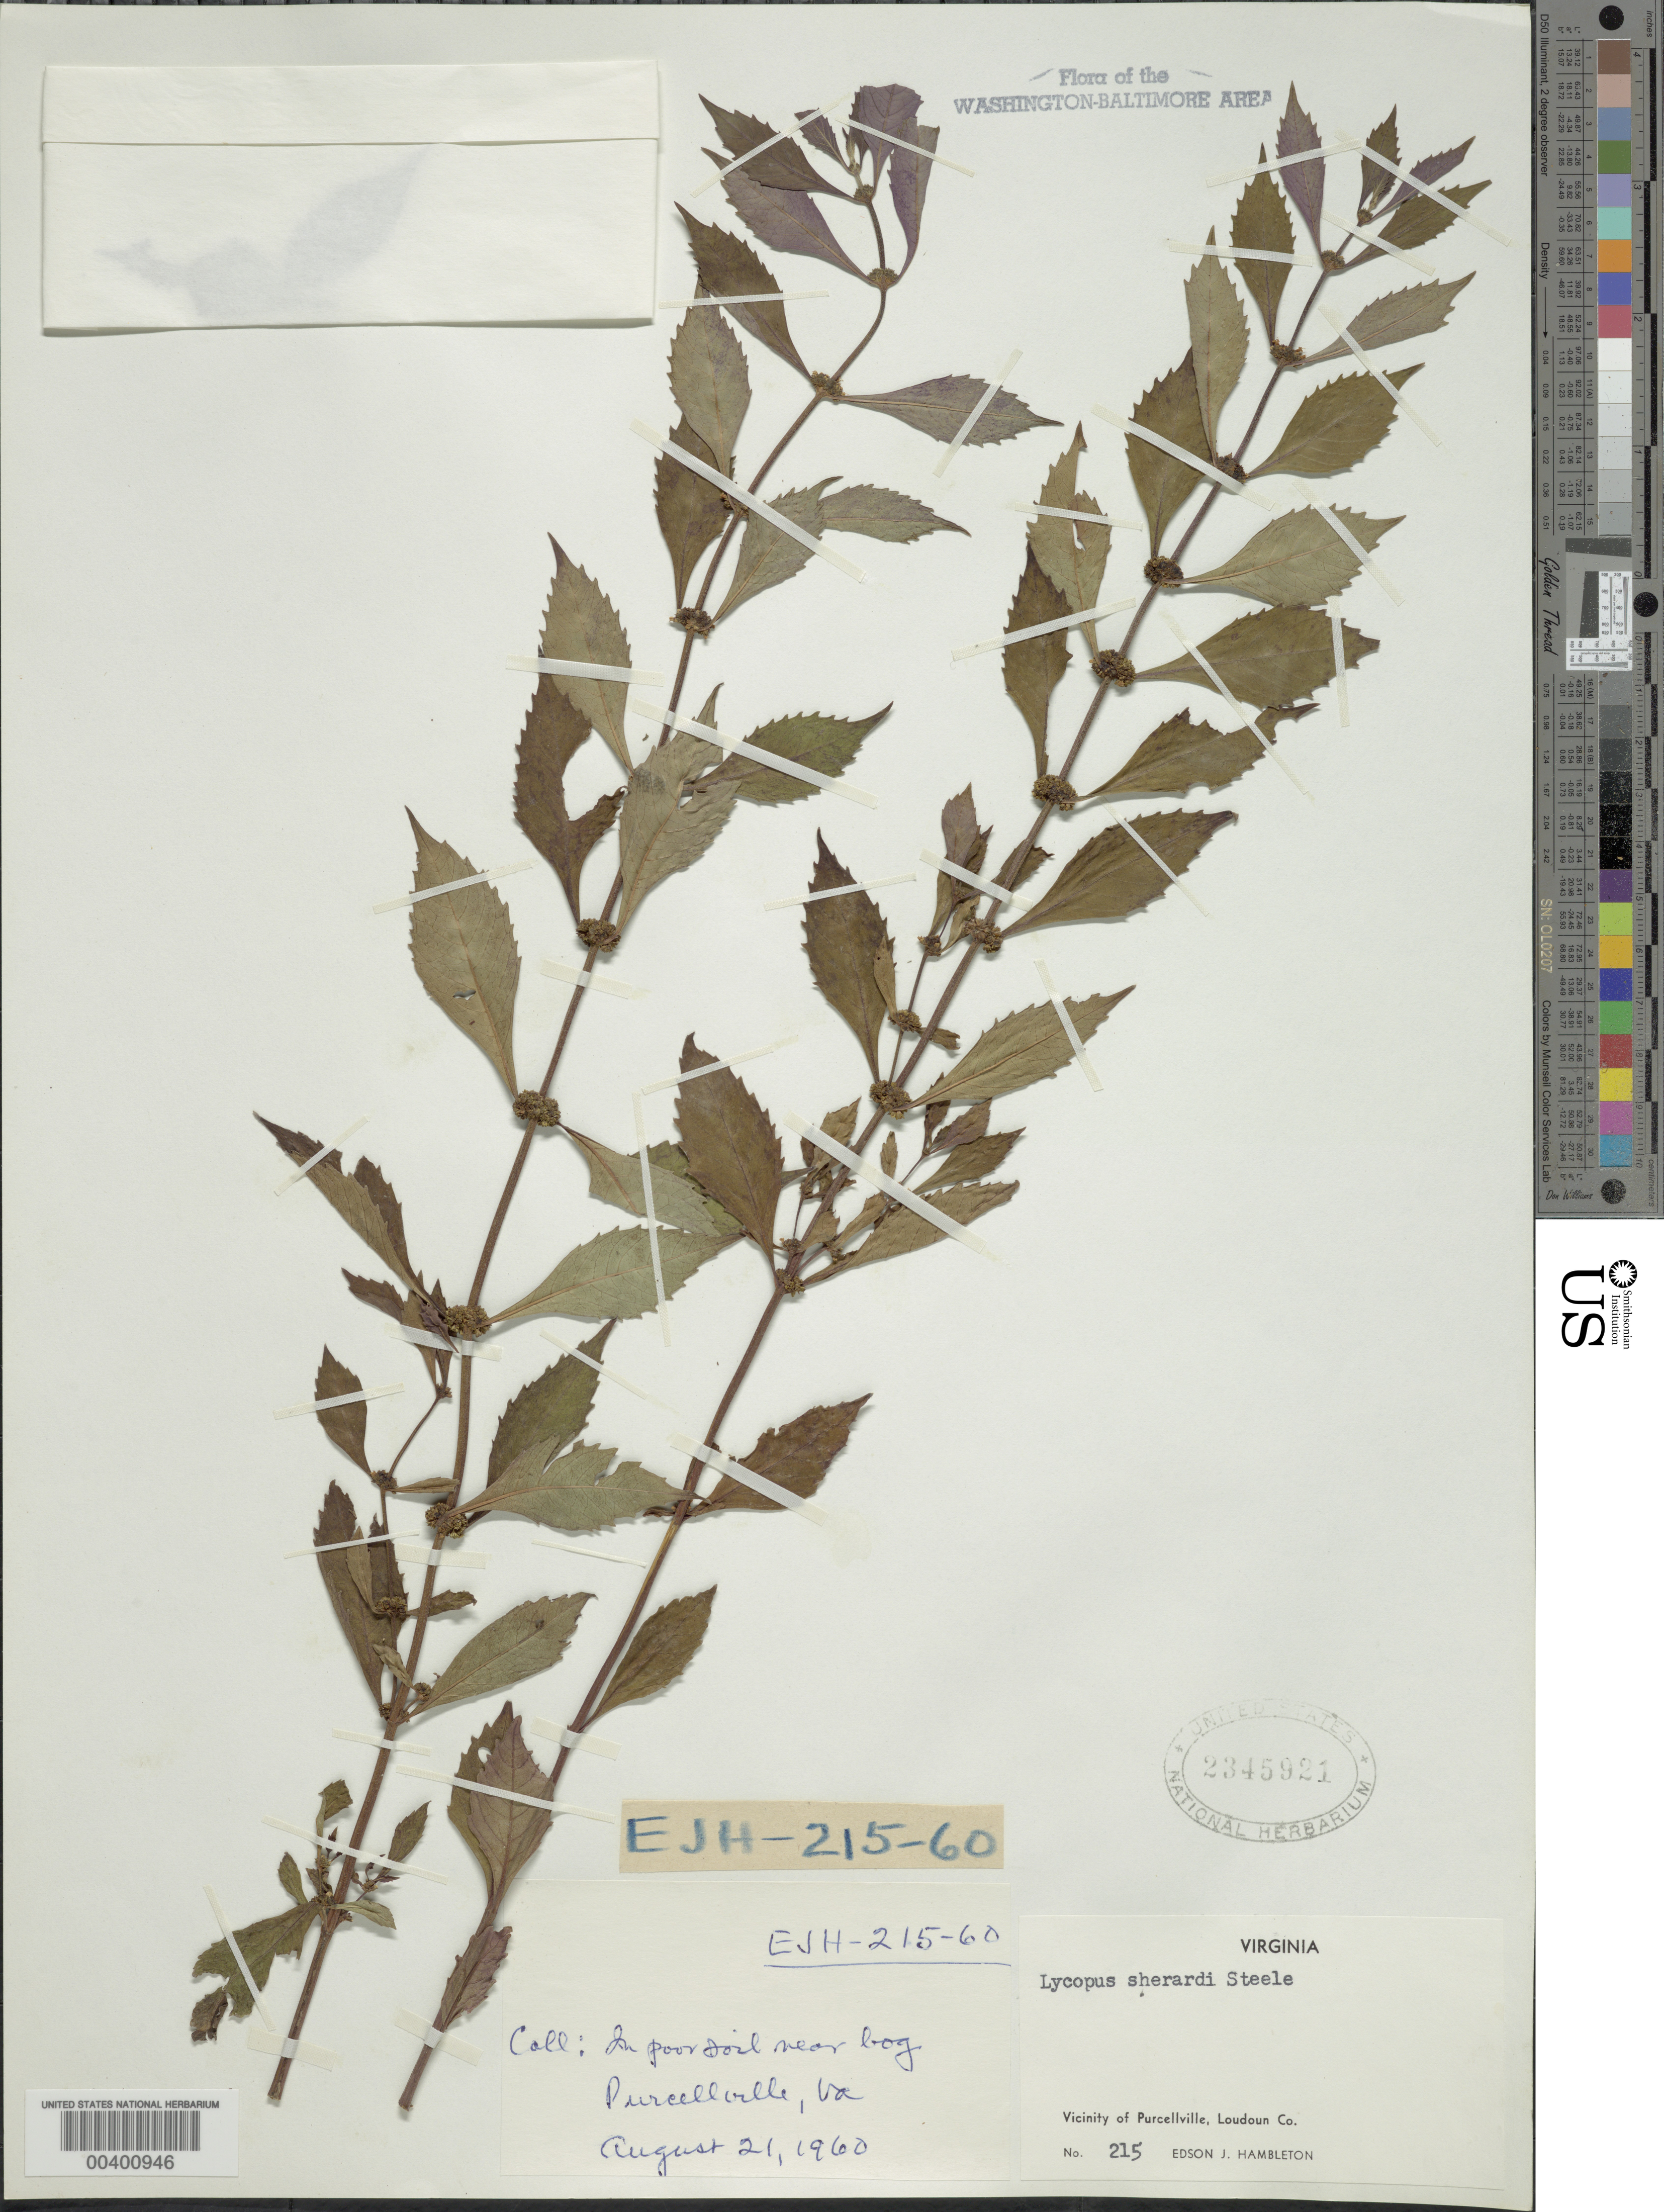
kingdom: Plantae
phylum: Tracheophyta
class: Magnoliopsida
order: Lamiales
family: Lamiaceae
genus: Lycopus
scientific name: Lycopus x sherardii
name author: E.S. Steele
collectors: E. Hambleton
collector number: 215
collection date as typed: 21 Aug 1960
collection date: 1960-08-21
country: United States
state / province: Virginia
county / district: Loudoun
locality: Purcellville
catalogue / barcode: US 2345921